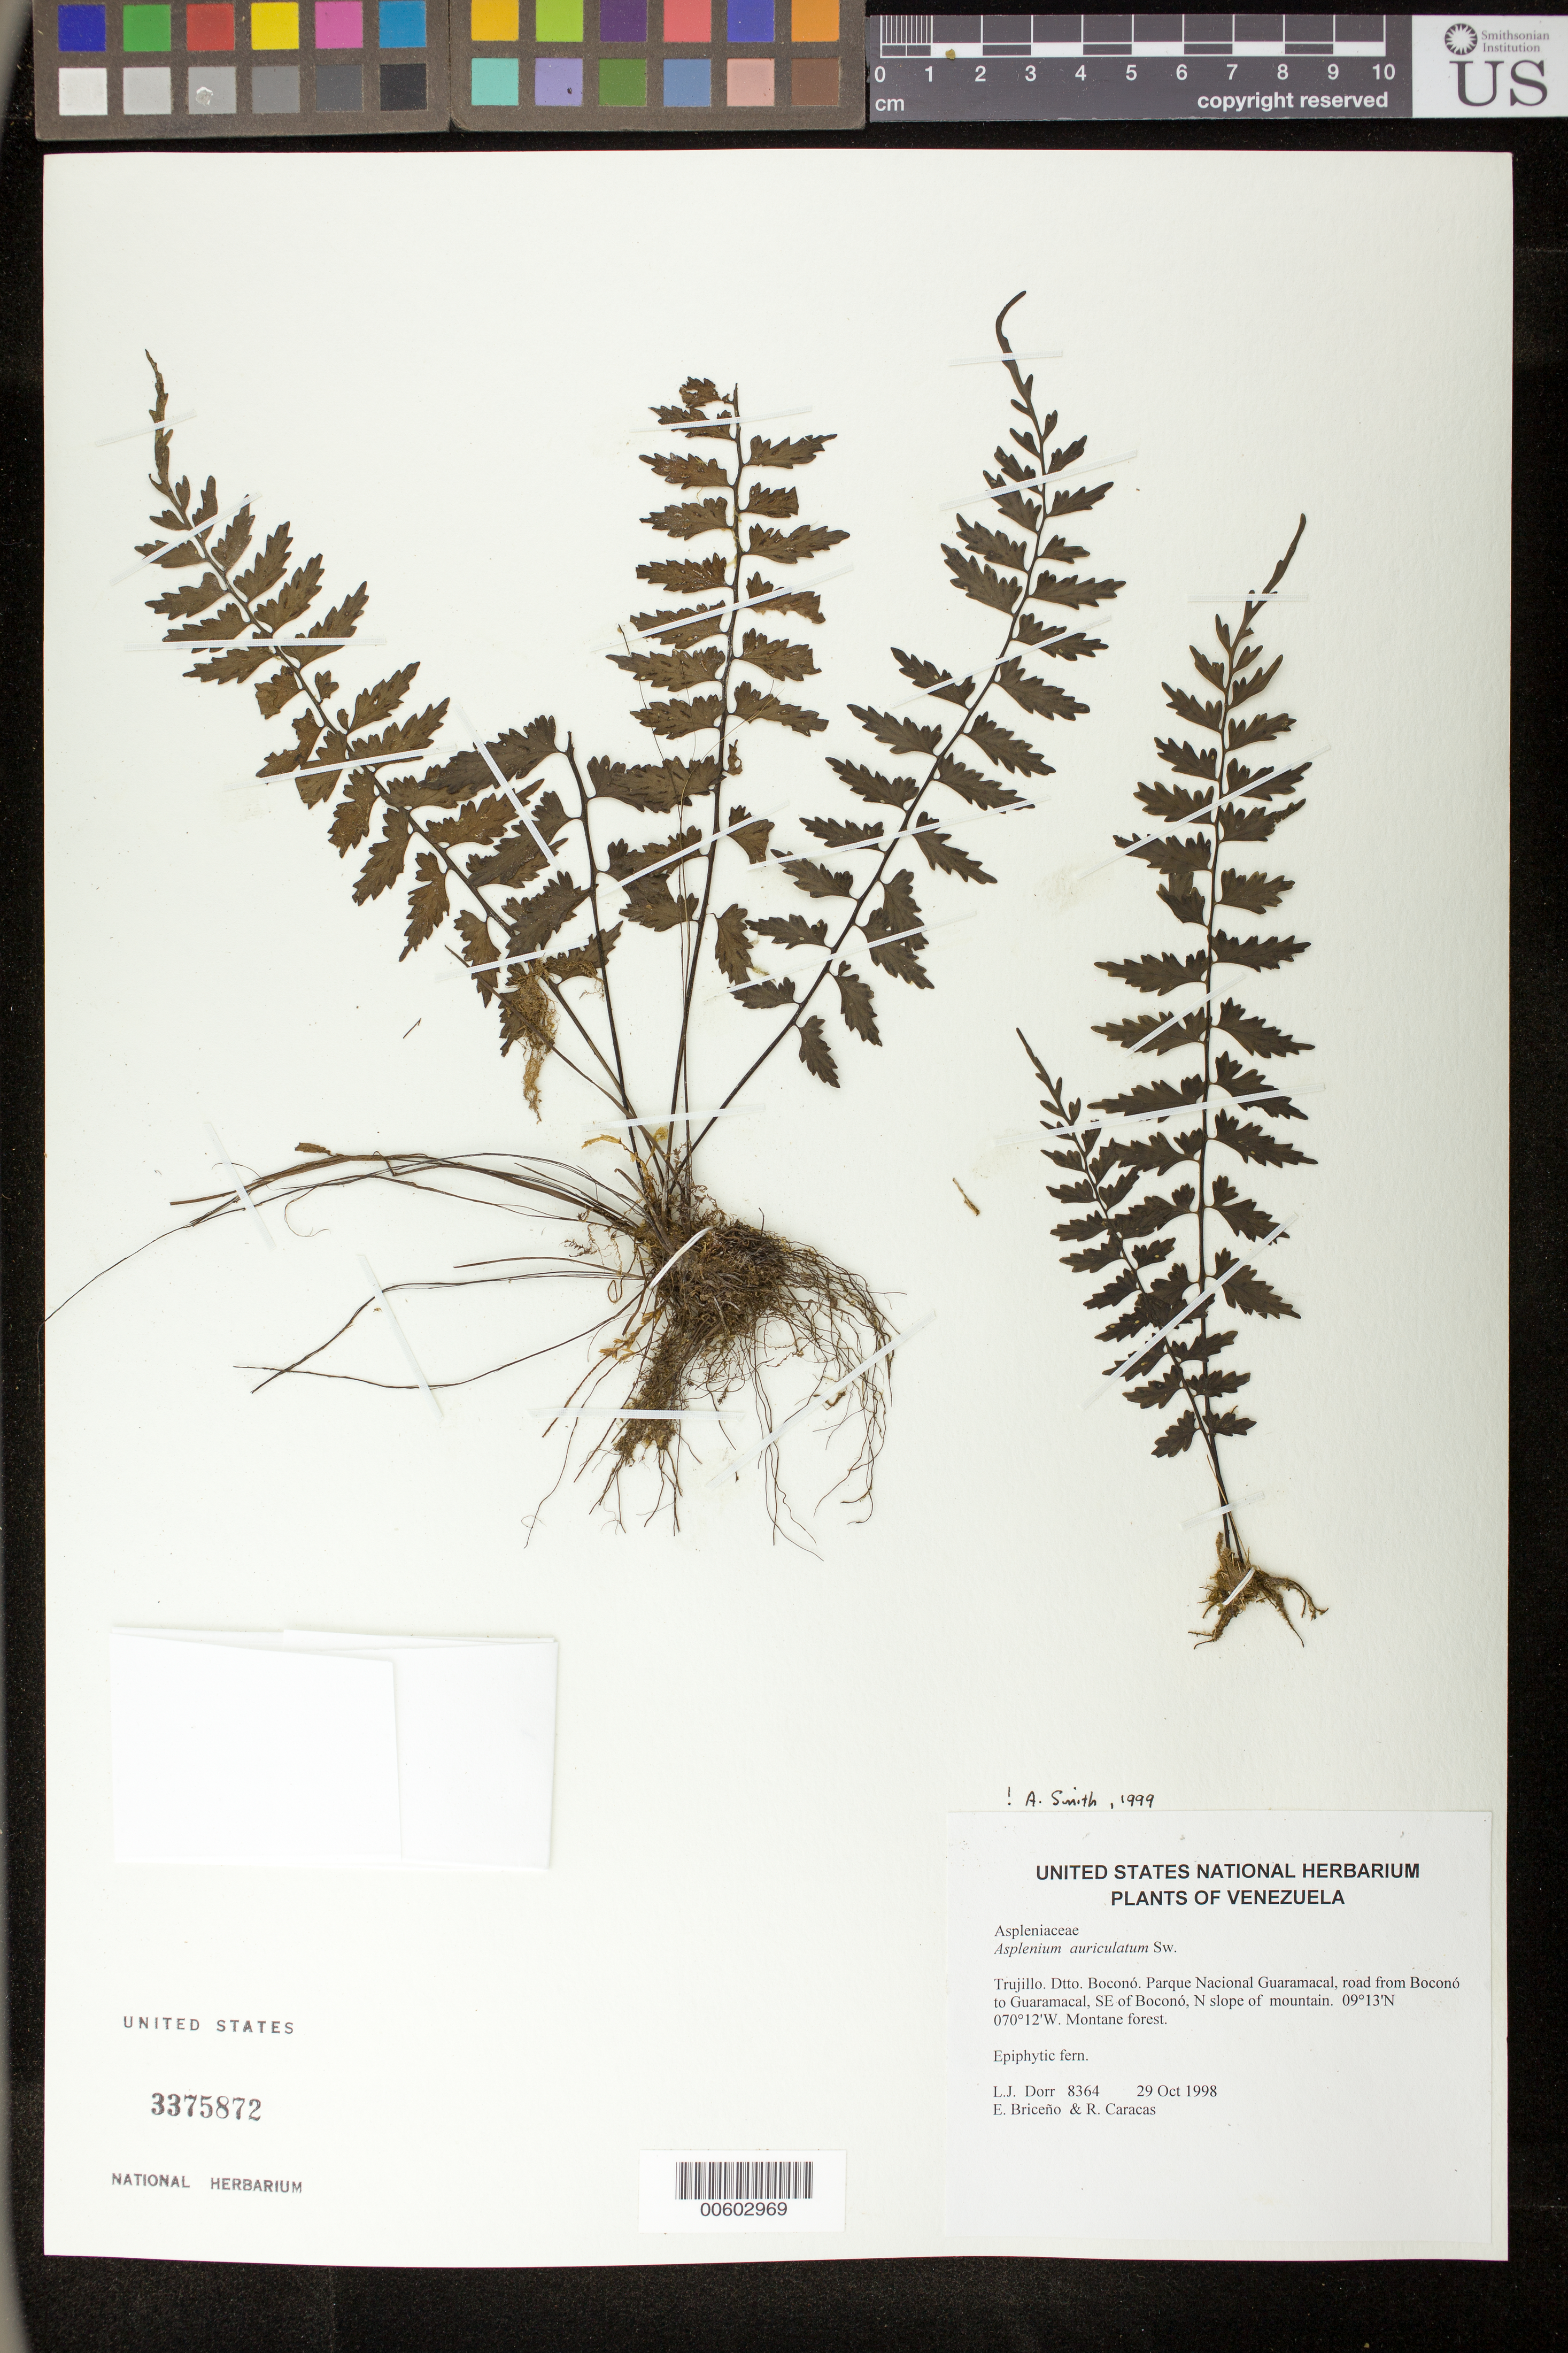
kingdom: Plantae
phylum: Tracheophyta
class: Polypodiopsida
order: Polypodiales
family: Aspleniaceae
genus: Asplenium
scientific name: Asplenium auriculatum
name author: Sw.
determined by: Dorr, L. J.; Smith, A.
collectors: L. J. Dorr, E. Briceño & R. Caracas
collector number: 8364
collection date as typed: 29 Oct 1998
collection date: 1998-10-29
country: Venezuela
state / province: Trujillo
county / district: Boconó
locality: Parque Nacional Guaramacal, road from Boconó to Guaramacal, SE of Boconó, N slope of mountain.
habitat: Montane forest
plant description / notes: PORT, US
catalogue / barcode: US 3375872